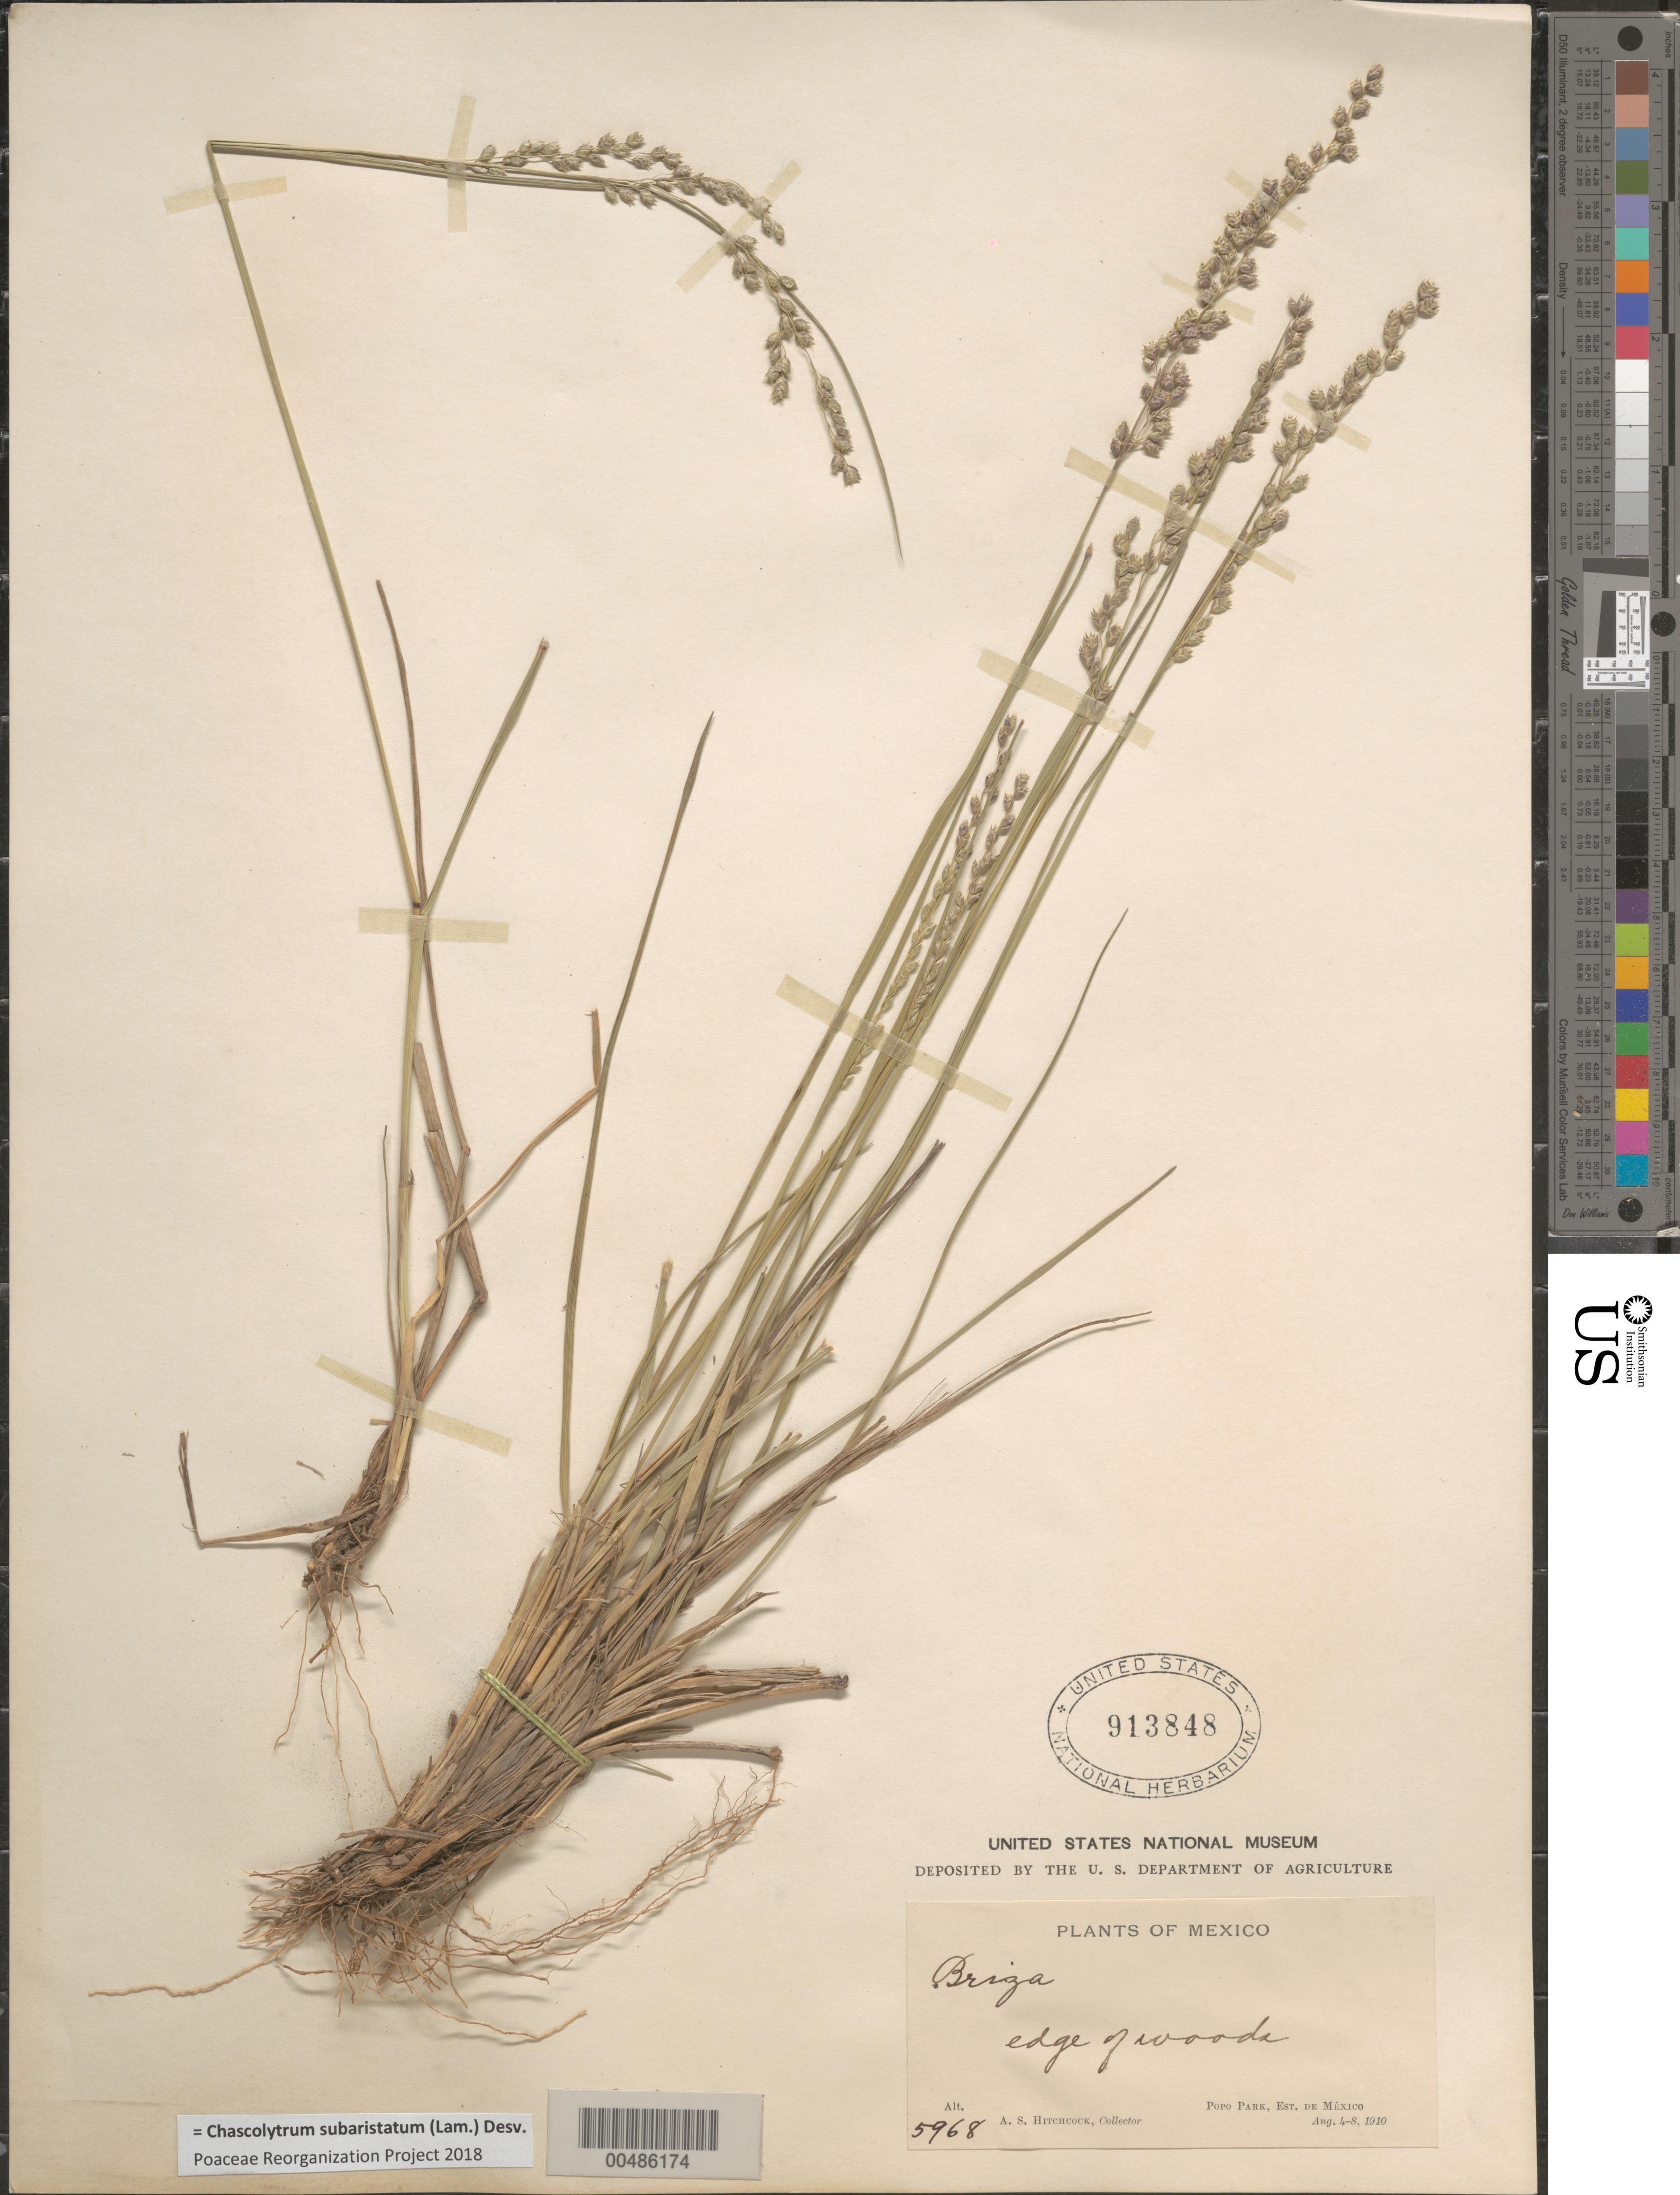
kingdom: Plantae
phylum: Tracheophyta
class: Liliopsida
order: Poales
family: Poaceae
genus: Chascolytrum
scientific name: Chascolytrum subaristatum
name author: (Lam.) Desv.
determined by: Poaceae Reorganization Project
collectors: A. S. Hitchcock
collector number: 5968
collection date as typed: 4 Aug 1910 to 8 Aug 1910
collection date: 1910-08-04/1910-08-08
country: Mexico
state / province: México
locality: Popo Park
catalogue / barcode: US 913848